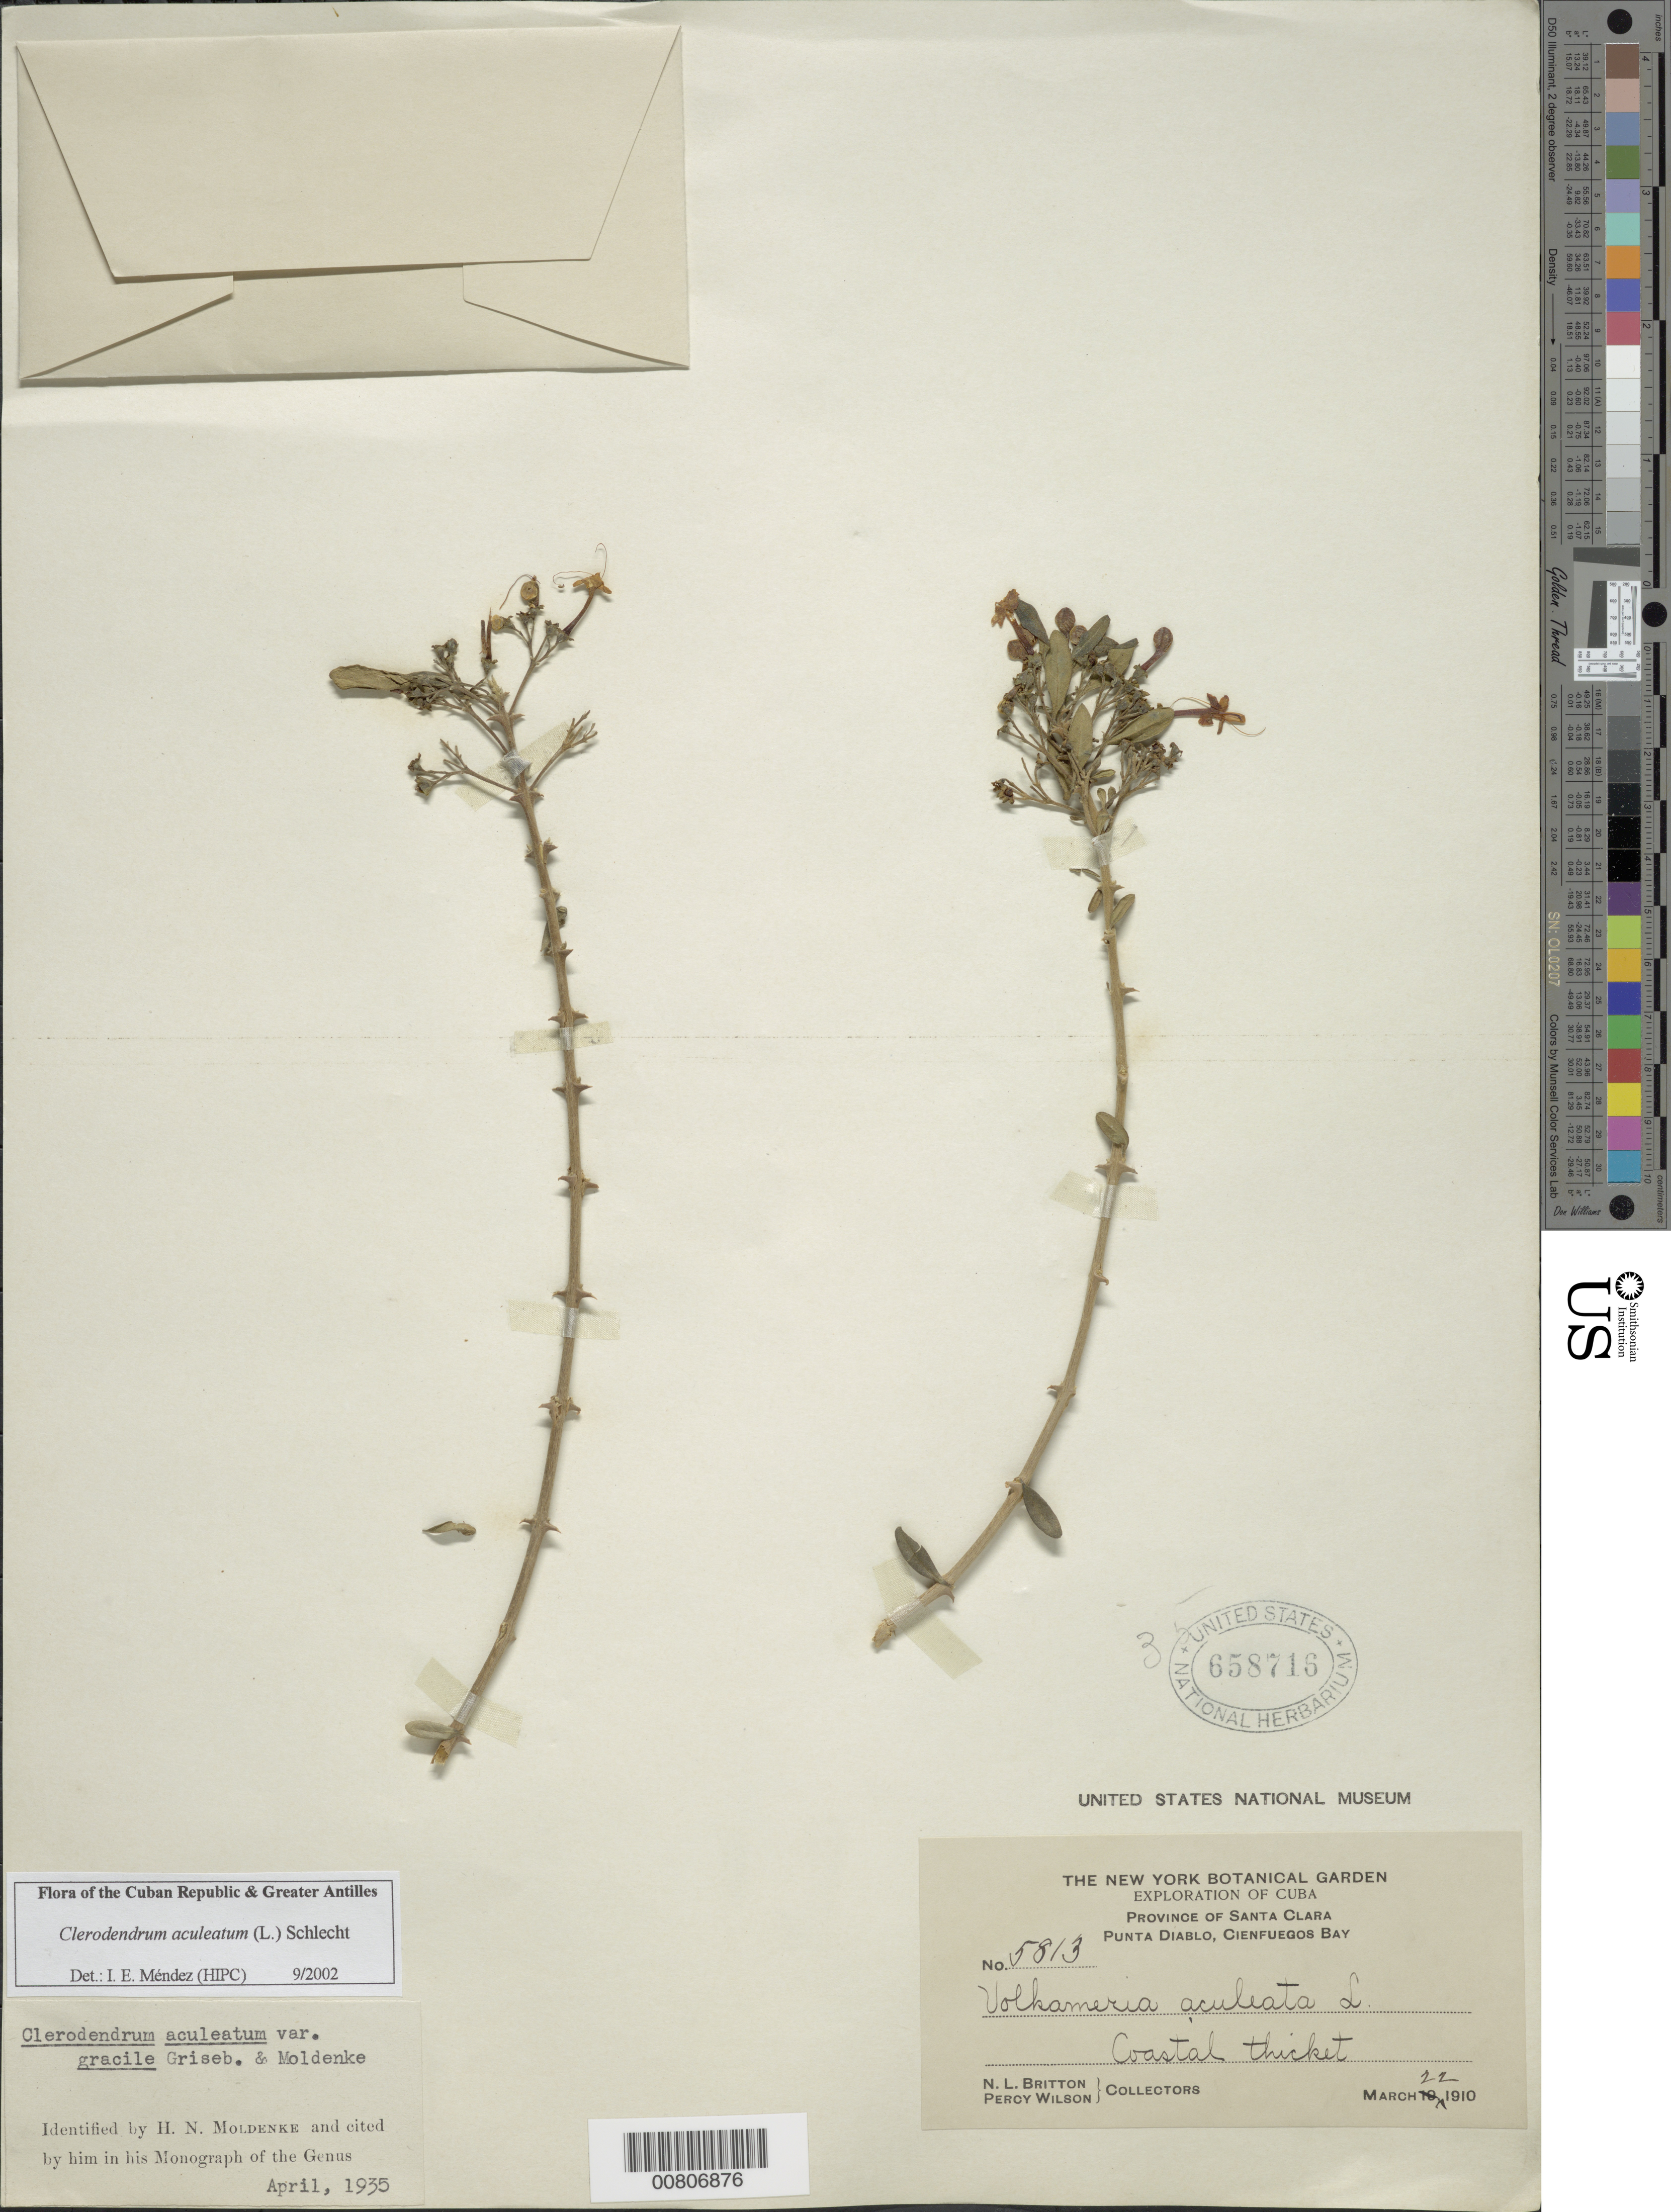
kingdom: Plantae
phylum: Tracheophyta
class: Magnoliopsida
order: Lamiales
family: Lamiaceae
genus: Clerodendrum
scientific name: Clerodendrum aculeatum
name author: (L.) Schltdl.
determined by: Méndez, Isidro E., (HIPC)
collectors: N. Britton & P. Wilson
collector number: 5813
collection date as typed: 22 Mar 1910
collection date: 1910-03-22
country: Cuba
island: Cuba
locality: Prov Santa Clara, Punta diablo, Cienfuegos Bay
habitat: Coastal thicket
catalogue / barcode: US 658716